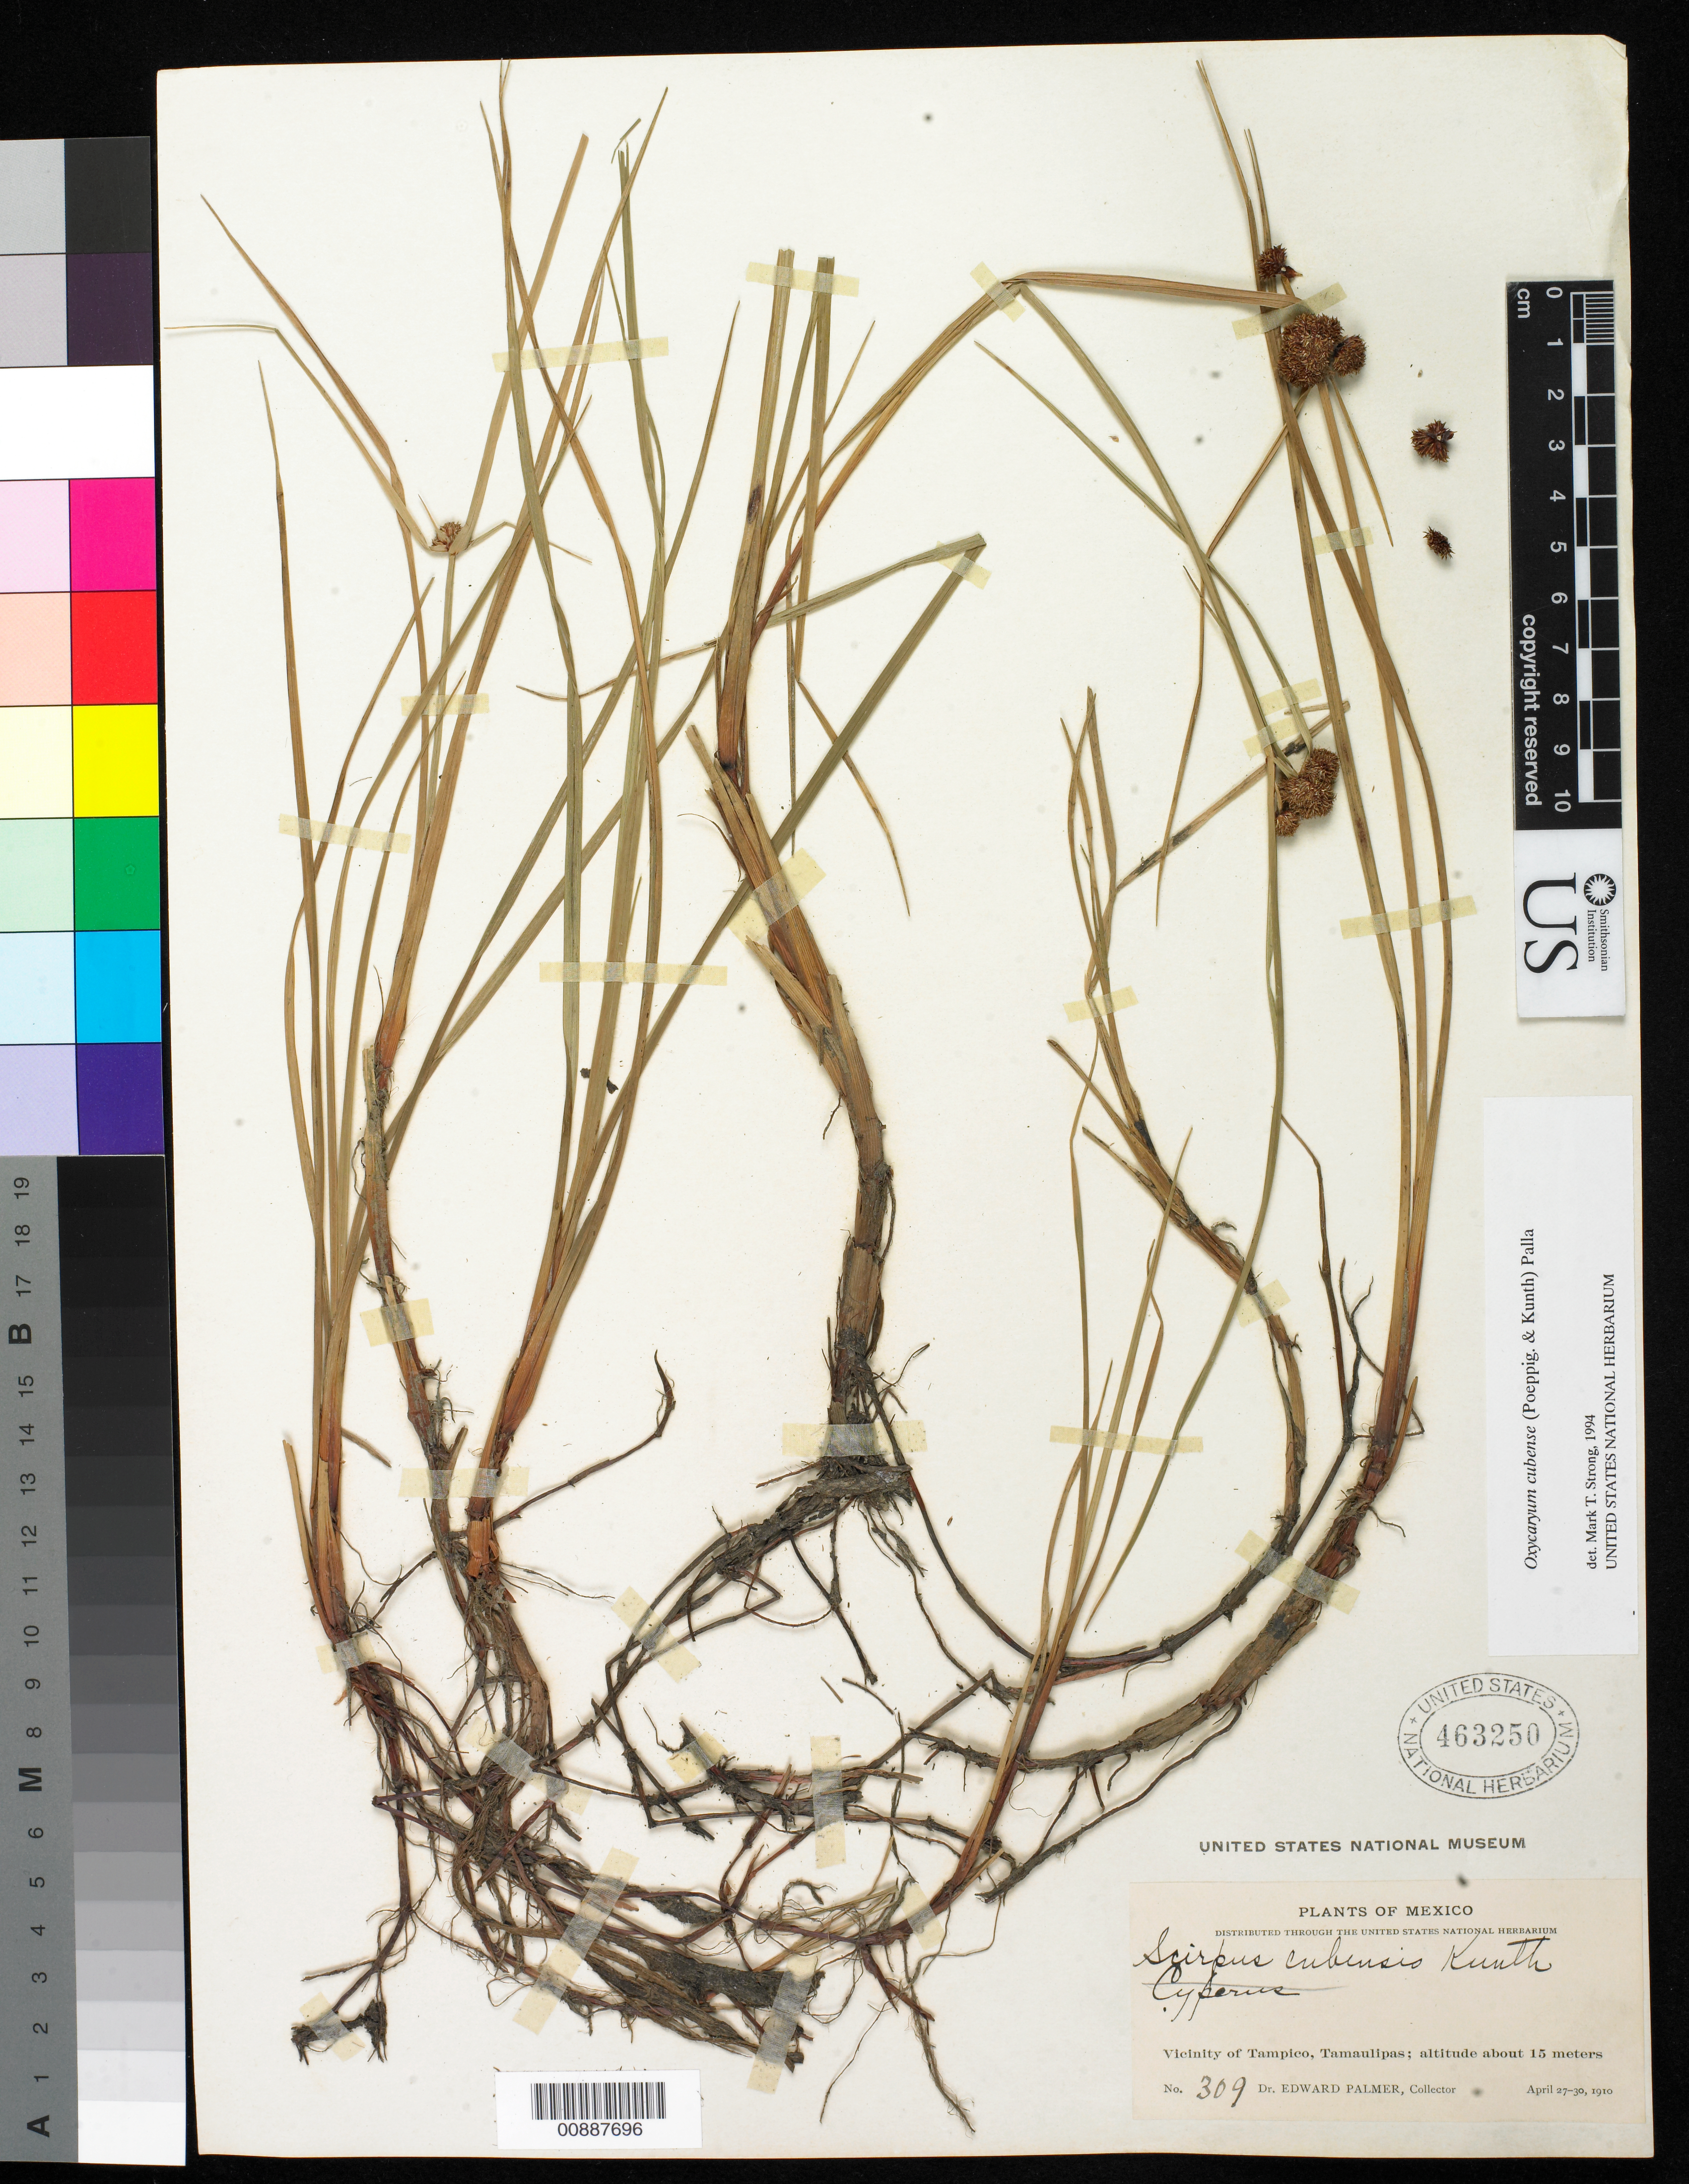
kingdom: Plantae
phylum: Tracheophyta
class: Liliopsida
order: Poales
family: Cyperaceae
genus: Cyperus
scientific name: Cyperus blepharoleptos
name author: Steud.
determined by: Strong, M. T., (US), Smithsonian Institution - National Museum of Natural History (UNITED STATES)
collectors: E. Palmer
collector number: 309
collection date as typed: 27 Apr 1910 to 30 Apr 1910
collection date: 1910-04-27/1910-04-30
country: Mexico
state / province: Tamaulipas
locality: Vicinity of Tampico, Tamaulipas.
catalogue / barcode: US 463250